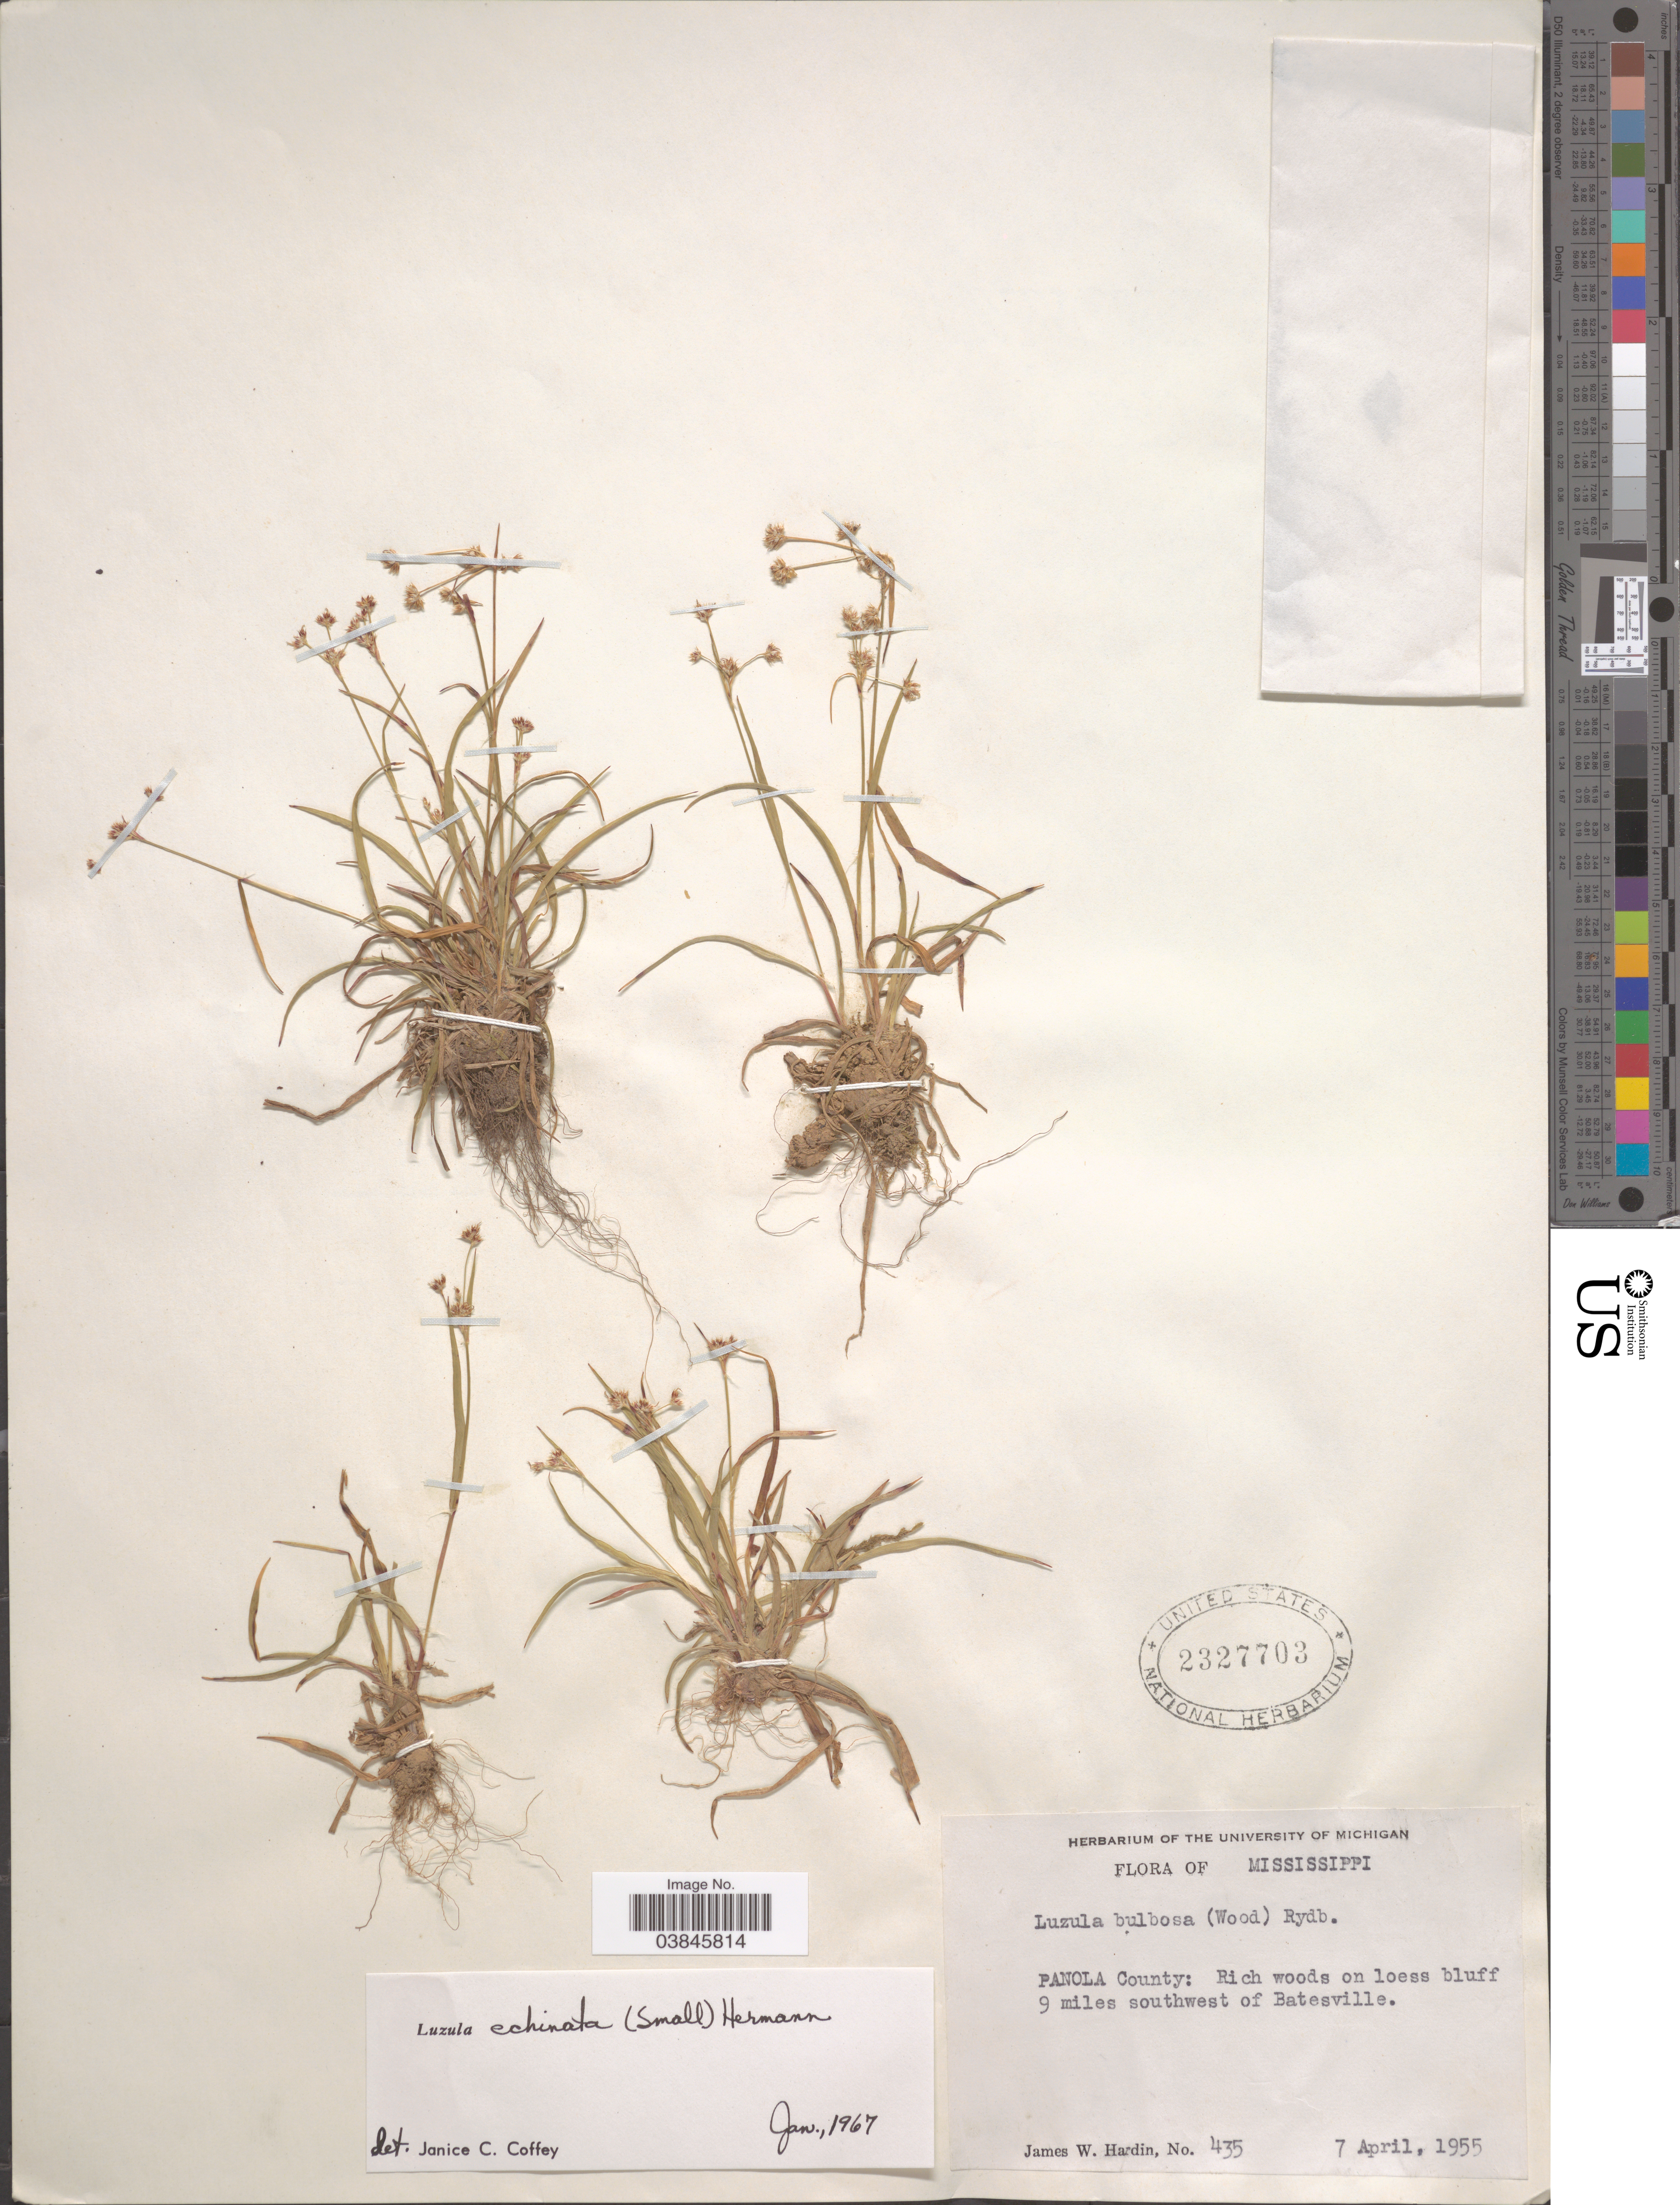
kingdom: Plantae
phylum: Tracheophyta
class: Liliopsida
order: Poales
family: Juncaceae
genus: Luzula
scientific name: Luzula echinata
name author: (Small) F.J. Herm.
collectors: J. W. Hardin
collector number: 435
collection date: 1955-04-07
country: United States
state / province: Mississippi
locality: Panola County: 9 miles southwest of Batesville.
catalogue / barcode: US 2327703